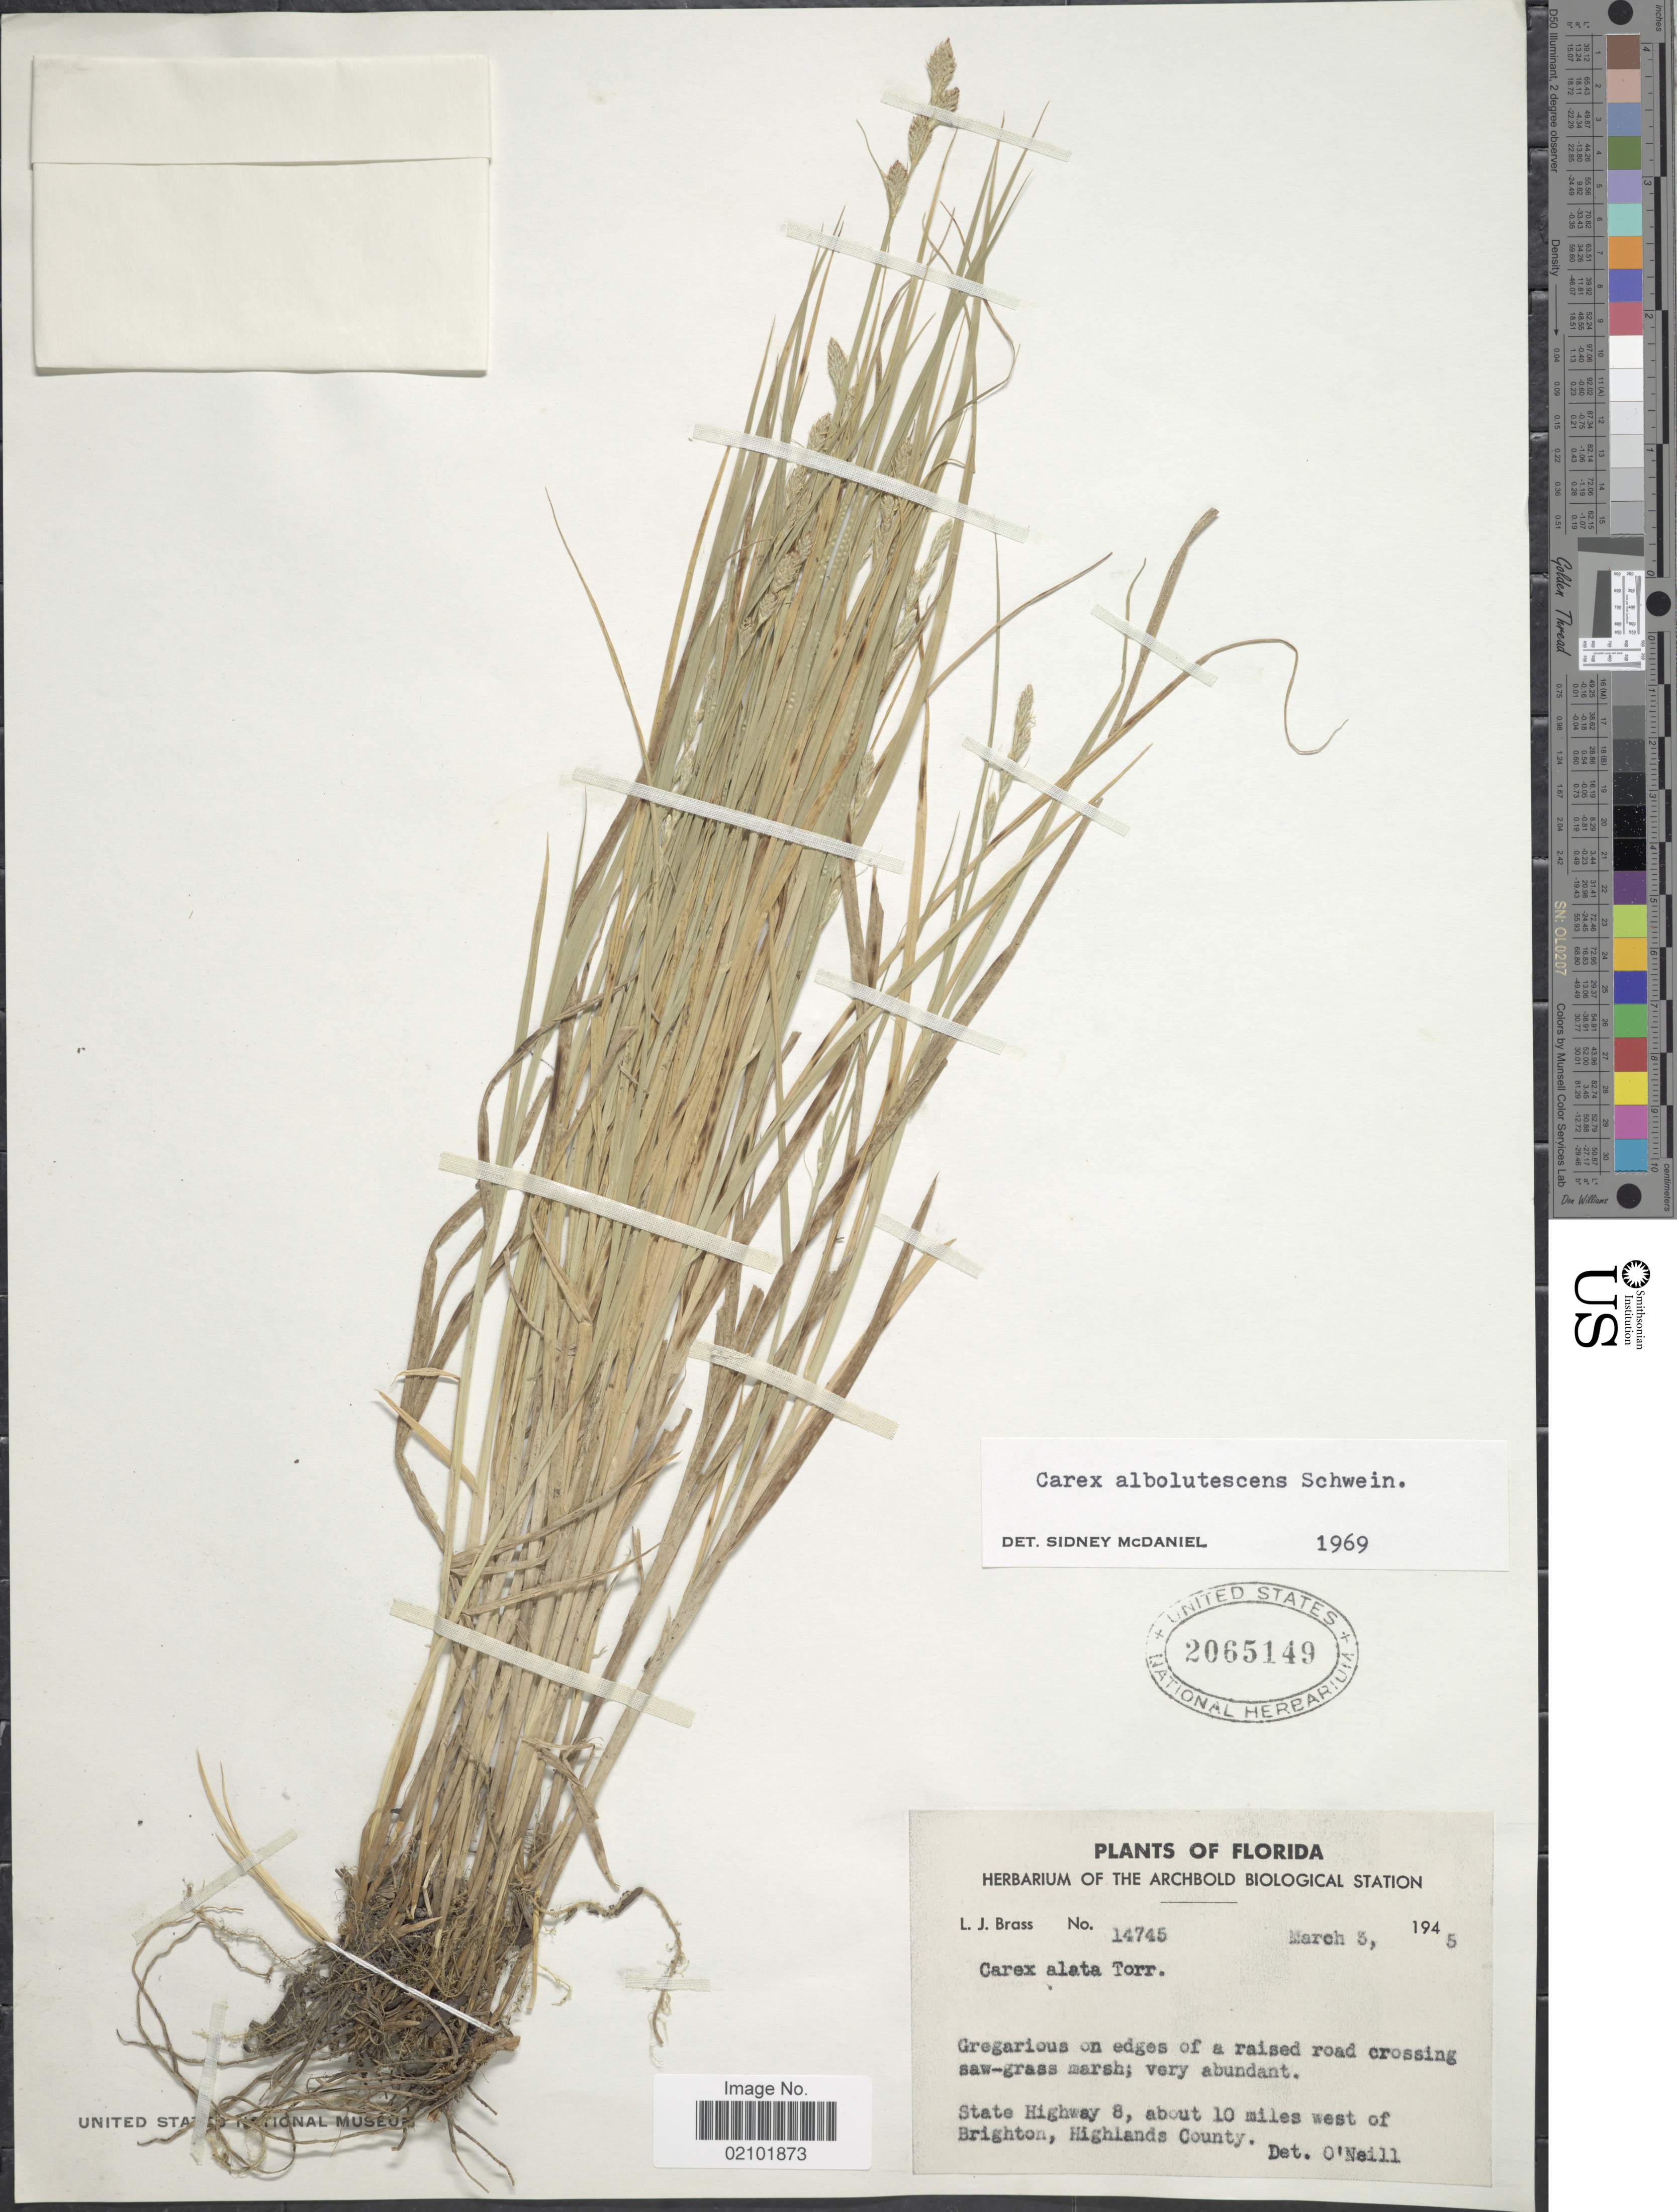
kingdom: Plantae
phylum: Tracheophyta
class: Liliopsida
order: Poales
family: Cyperaceae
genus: Carex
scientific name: Carex albolutescens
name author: Schwein.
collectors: L. J. Brass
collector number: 14745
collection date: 1945-03-03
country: United States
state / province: Florida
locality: State Highway 8, about 10 miles west of Brighton, Highlands County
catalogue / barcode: US 2065149